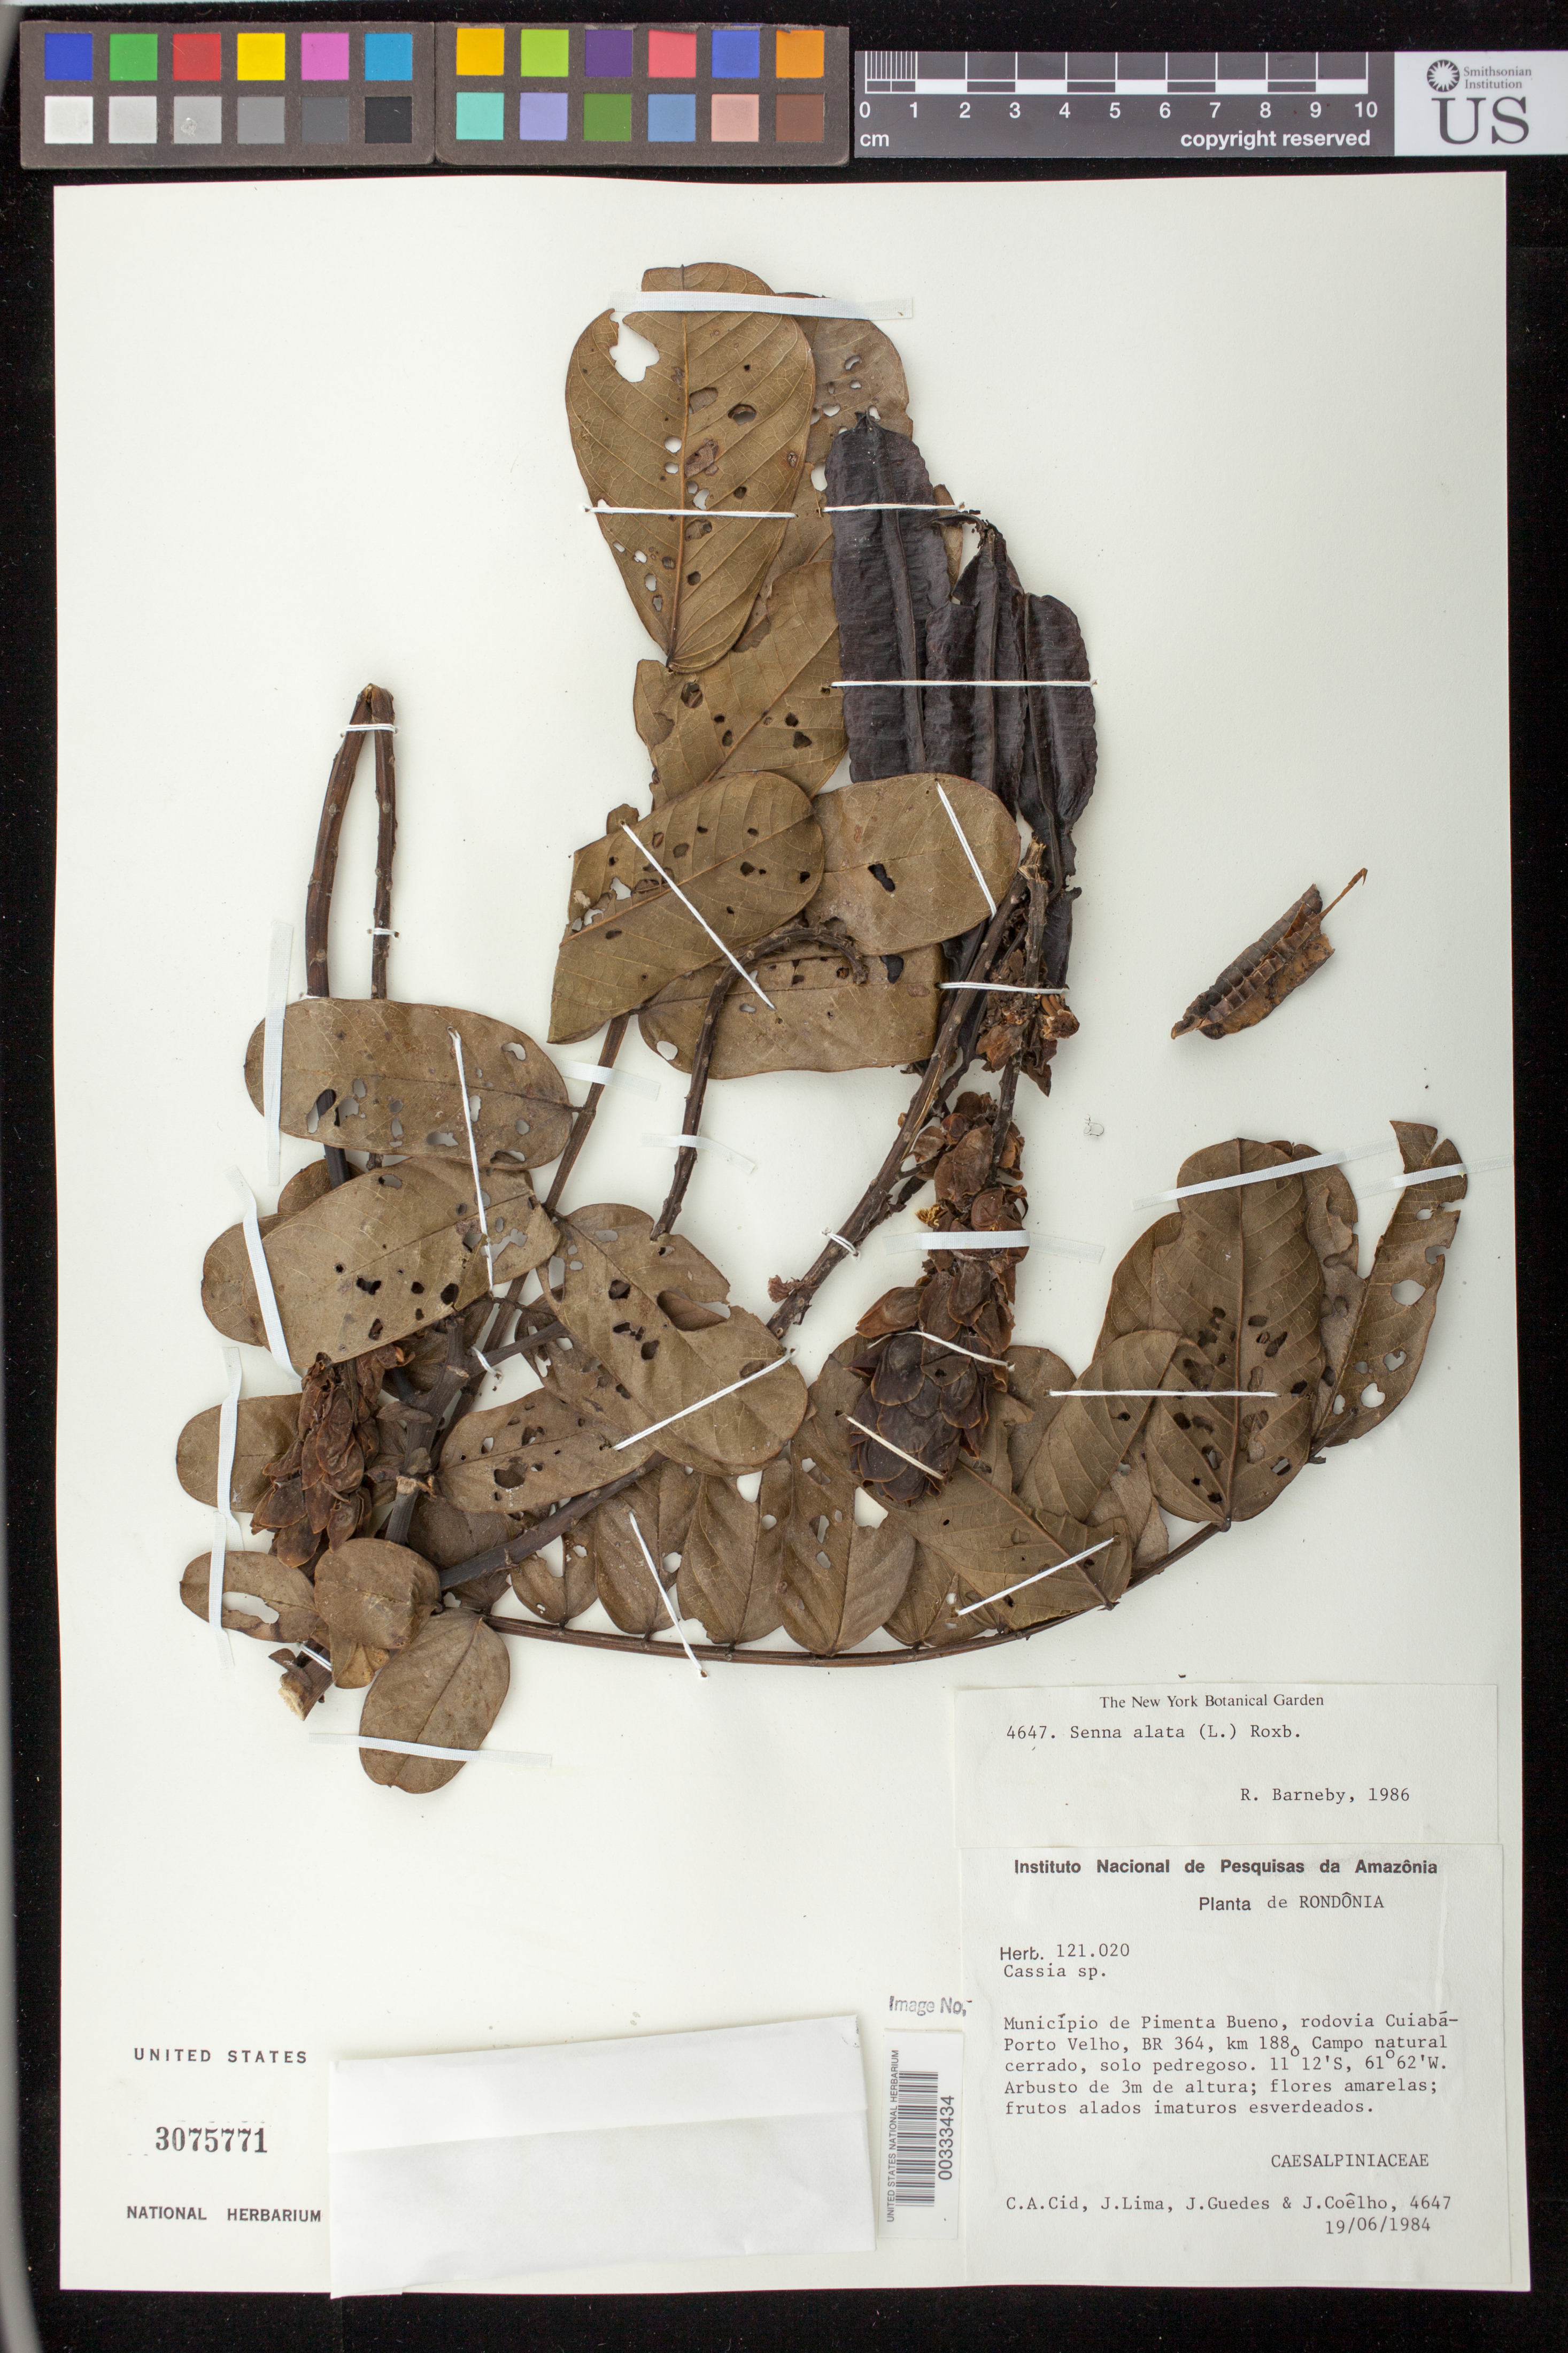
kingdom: Plantae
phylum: Tracheophyta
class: Magnoliopsida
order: Fabales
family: Fabaceae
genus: Senna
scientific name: Senna alata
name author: (L.) Roxb.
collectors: C. A. Cid Ferreira, J. Lima, J. Guedes & J. Coelho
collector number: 4647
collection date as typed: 19 Jun 1984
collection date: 1984-06-19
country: Brazil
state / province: Rondônia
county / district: Pimenta Bueno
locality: Rodovia cuiaba-porto velho, br 364, km 188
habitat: Campo natural cerrado; rocky ground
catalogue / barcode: US 3075771